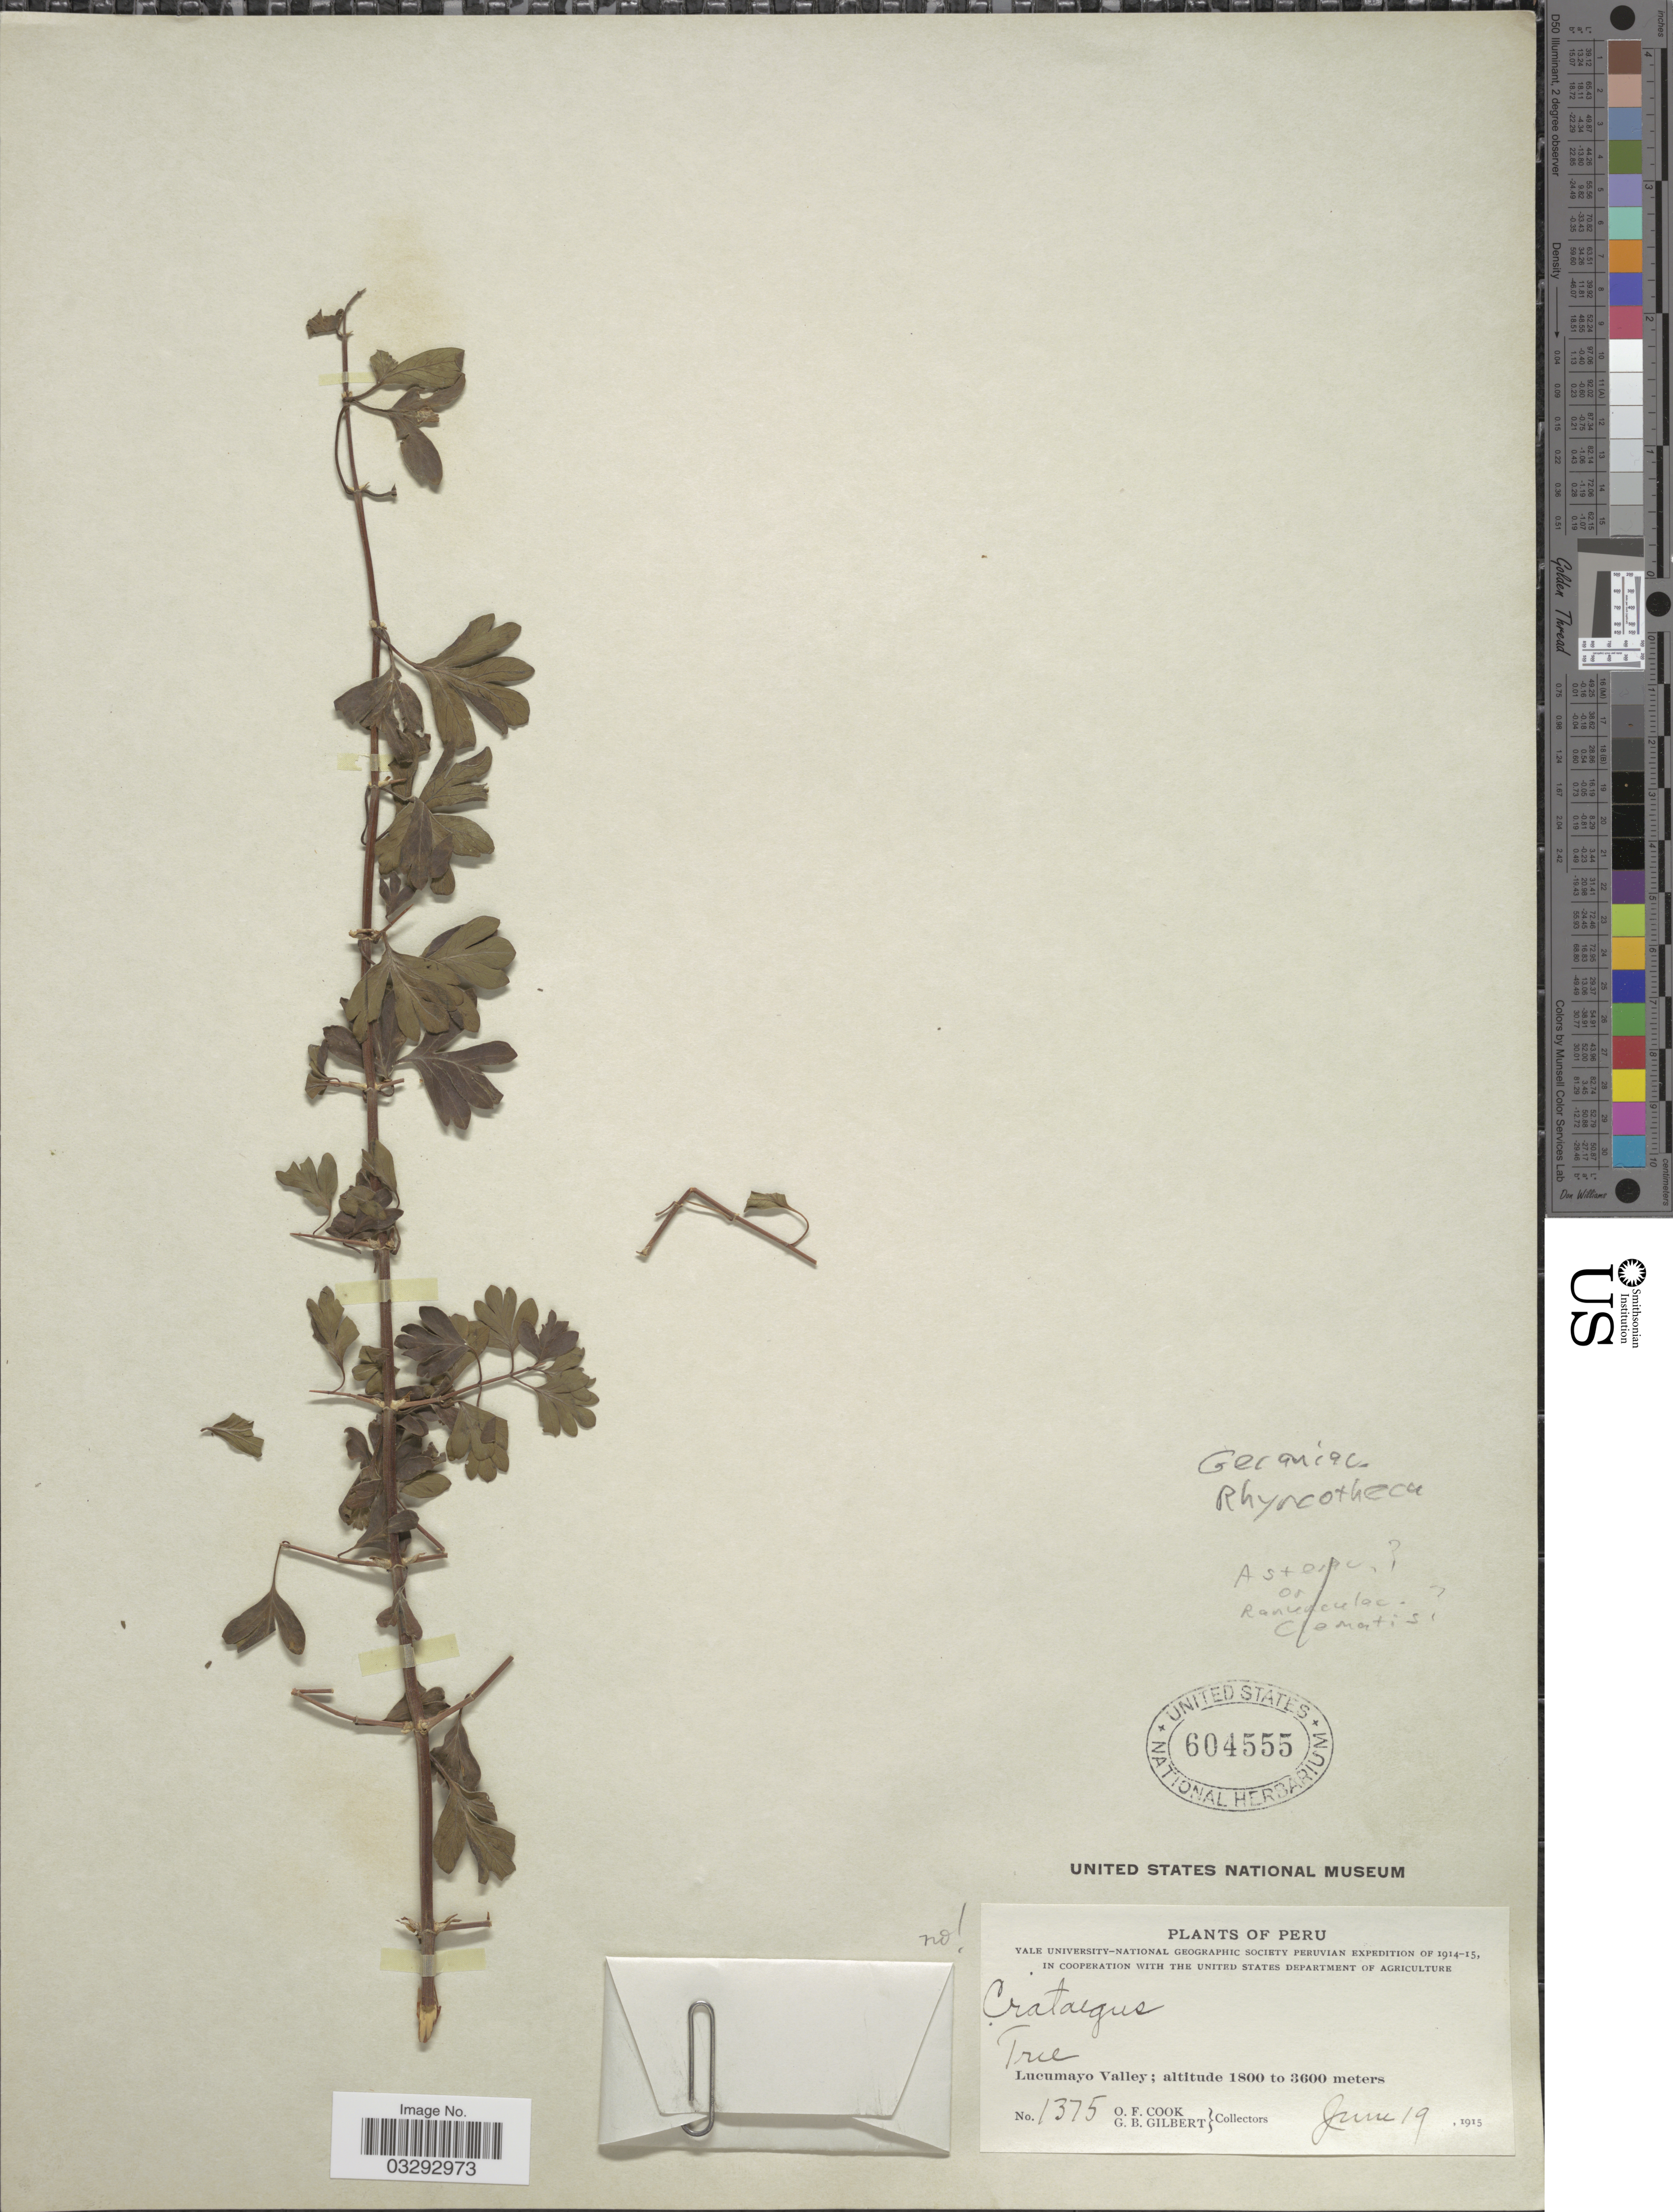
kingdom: Plantae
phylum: Tracheophyta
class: Magnoliopsida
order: Geraniales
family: Vivianiaceae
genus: Rhynchotheca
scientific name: Rhynchotheca sp.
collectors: O. F. Cook & G. B. Gilbert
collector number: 1375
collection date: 1915-06-19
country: Peru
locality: Lucumayo Valley.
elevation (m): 1800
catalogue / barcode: US 604555